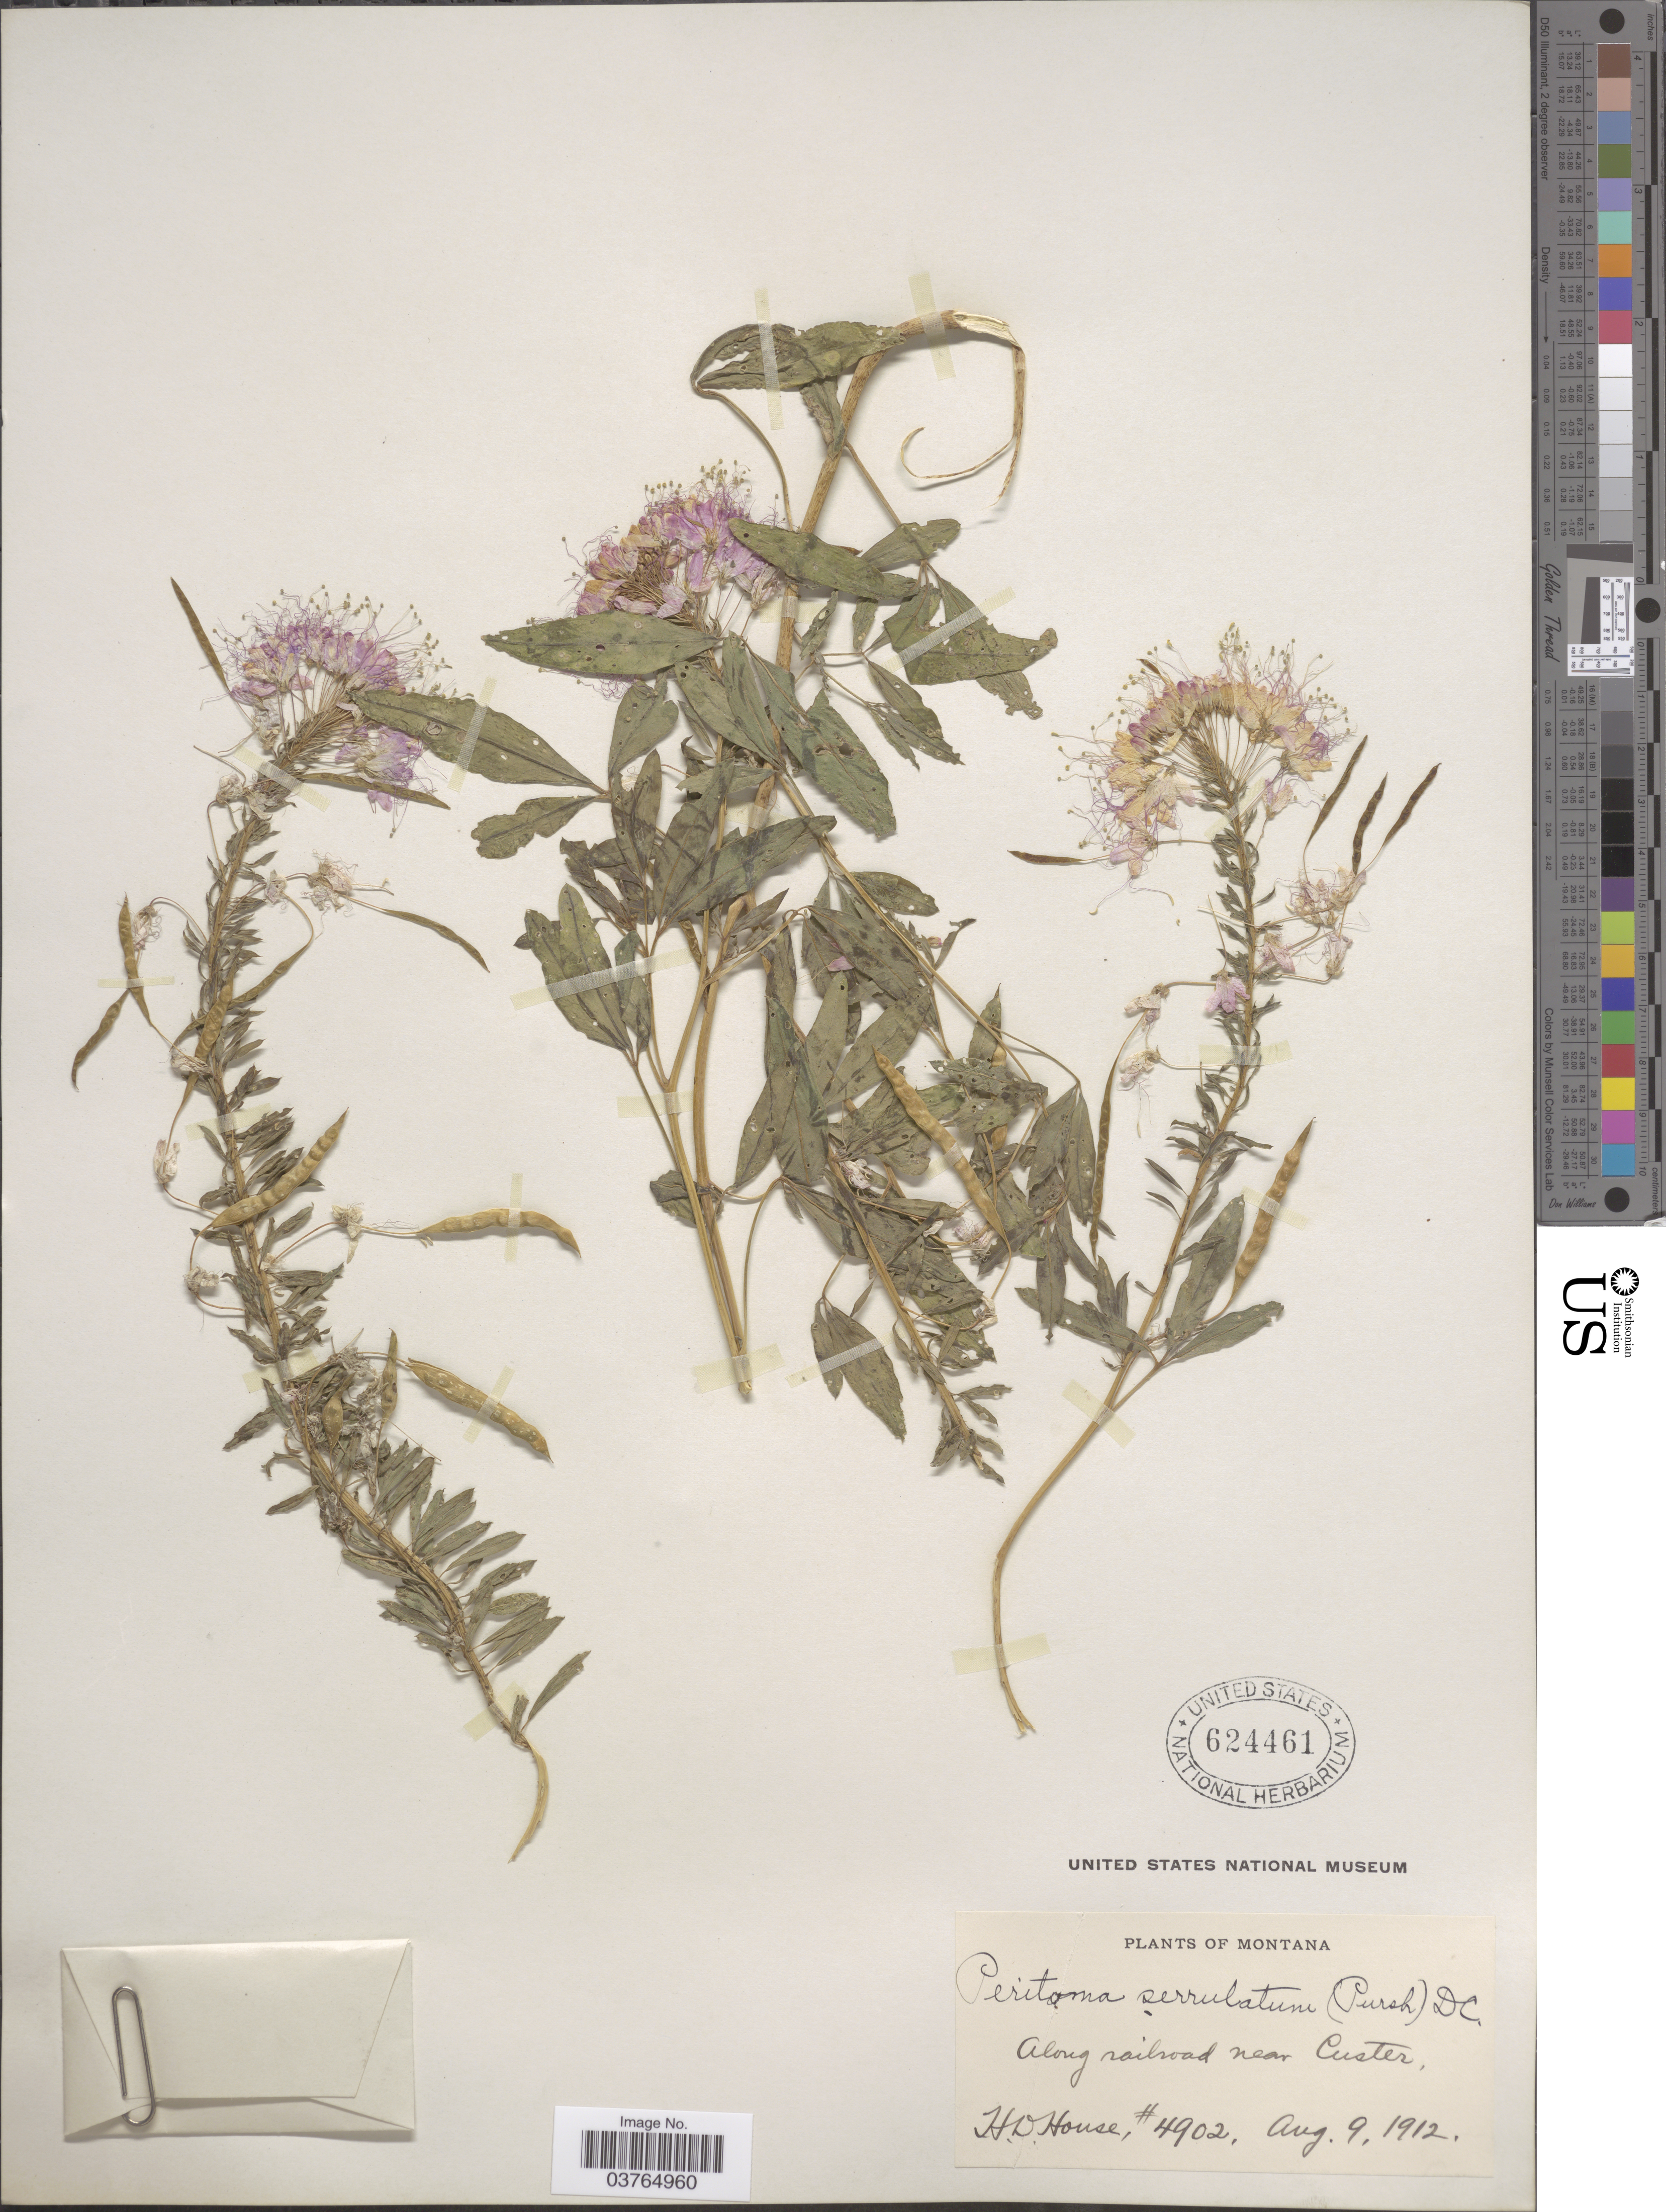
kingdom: Plantae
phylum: Tracheophyta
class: Magnoliopsida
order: Brassicales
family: Cleomaceae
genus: Cleomella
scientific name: Cleomella serrulata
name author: (Pursh) Roalson & J.C. Hall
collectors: H. D. House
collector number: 4902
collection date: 1912-08-09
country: United States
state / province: Montana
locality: Along railroad near Custer.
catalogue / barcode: US 624461